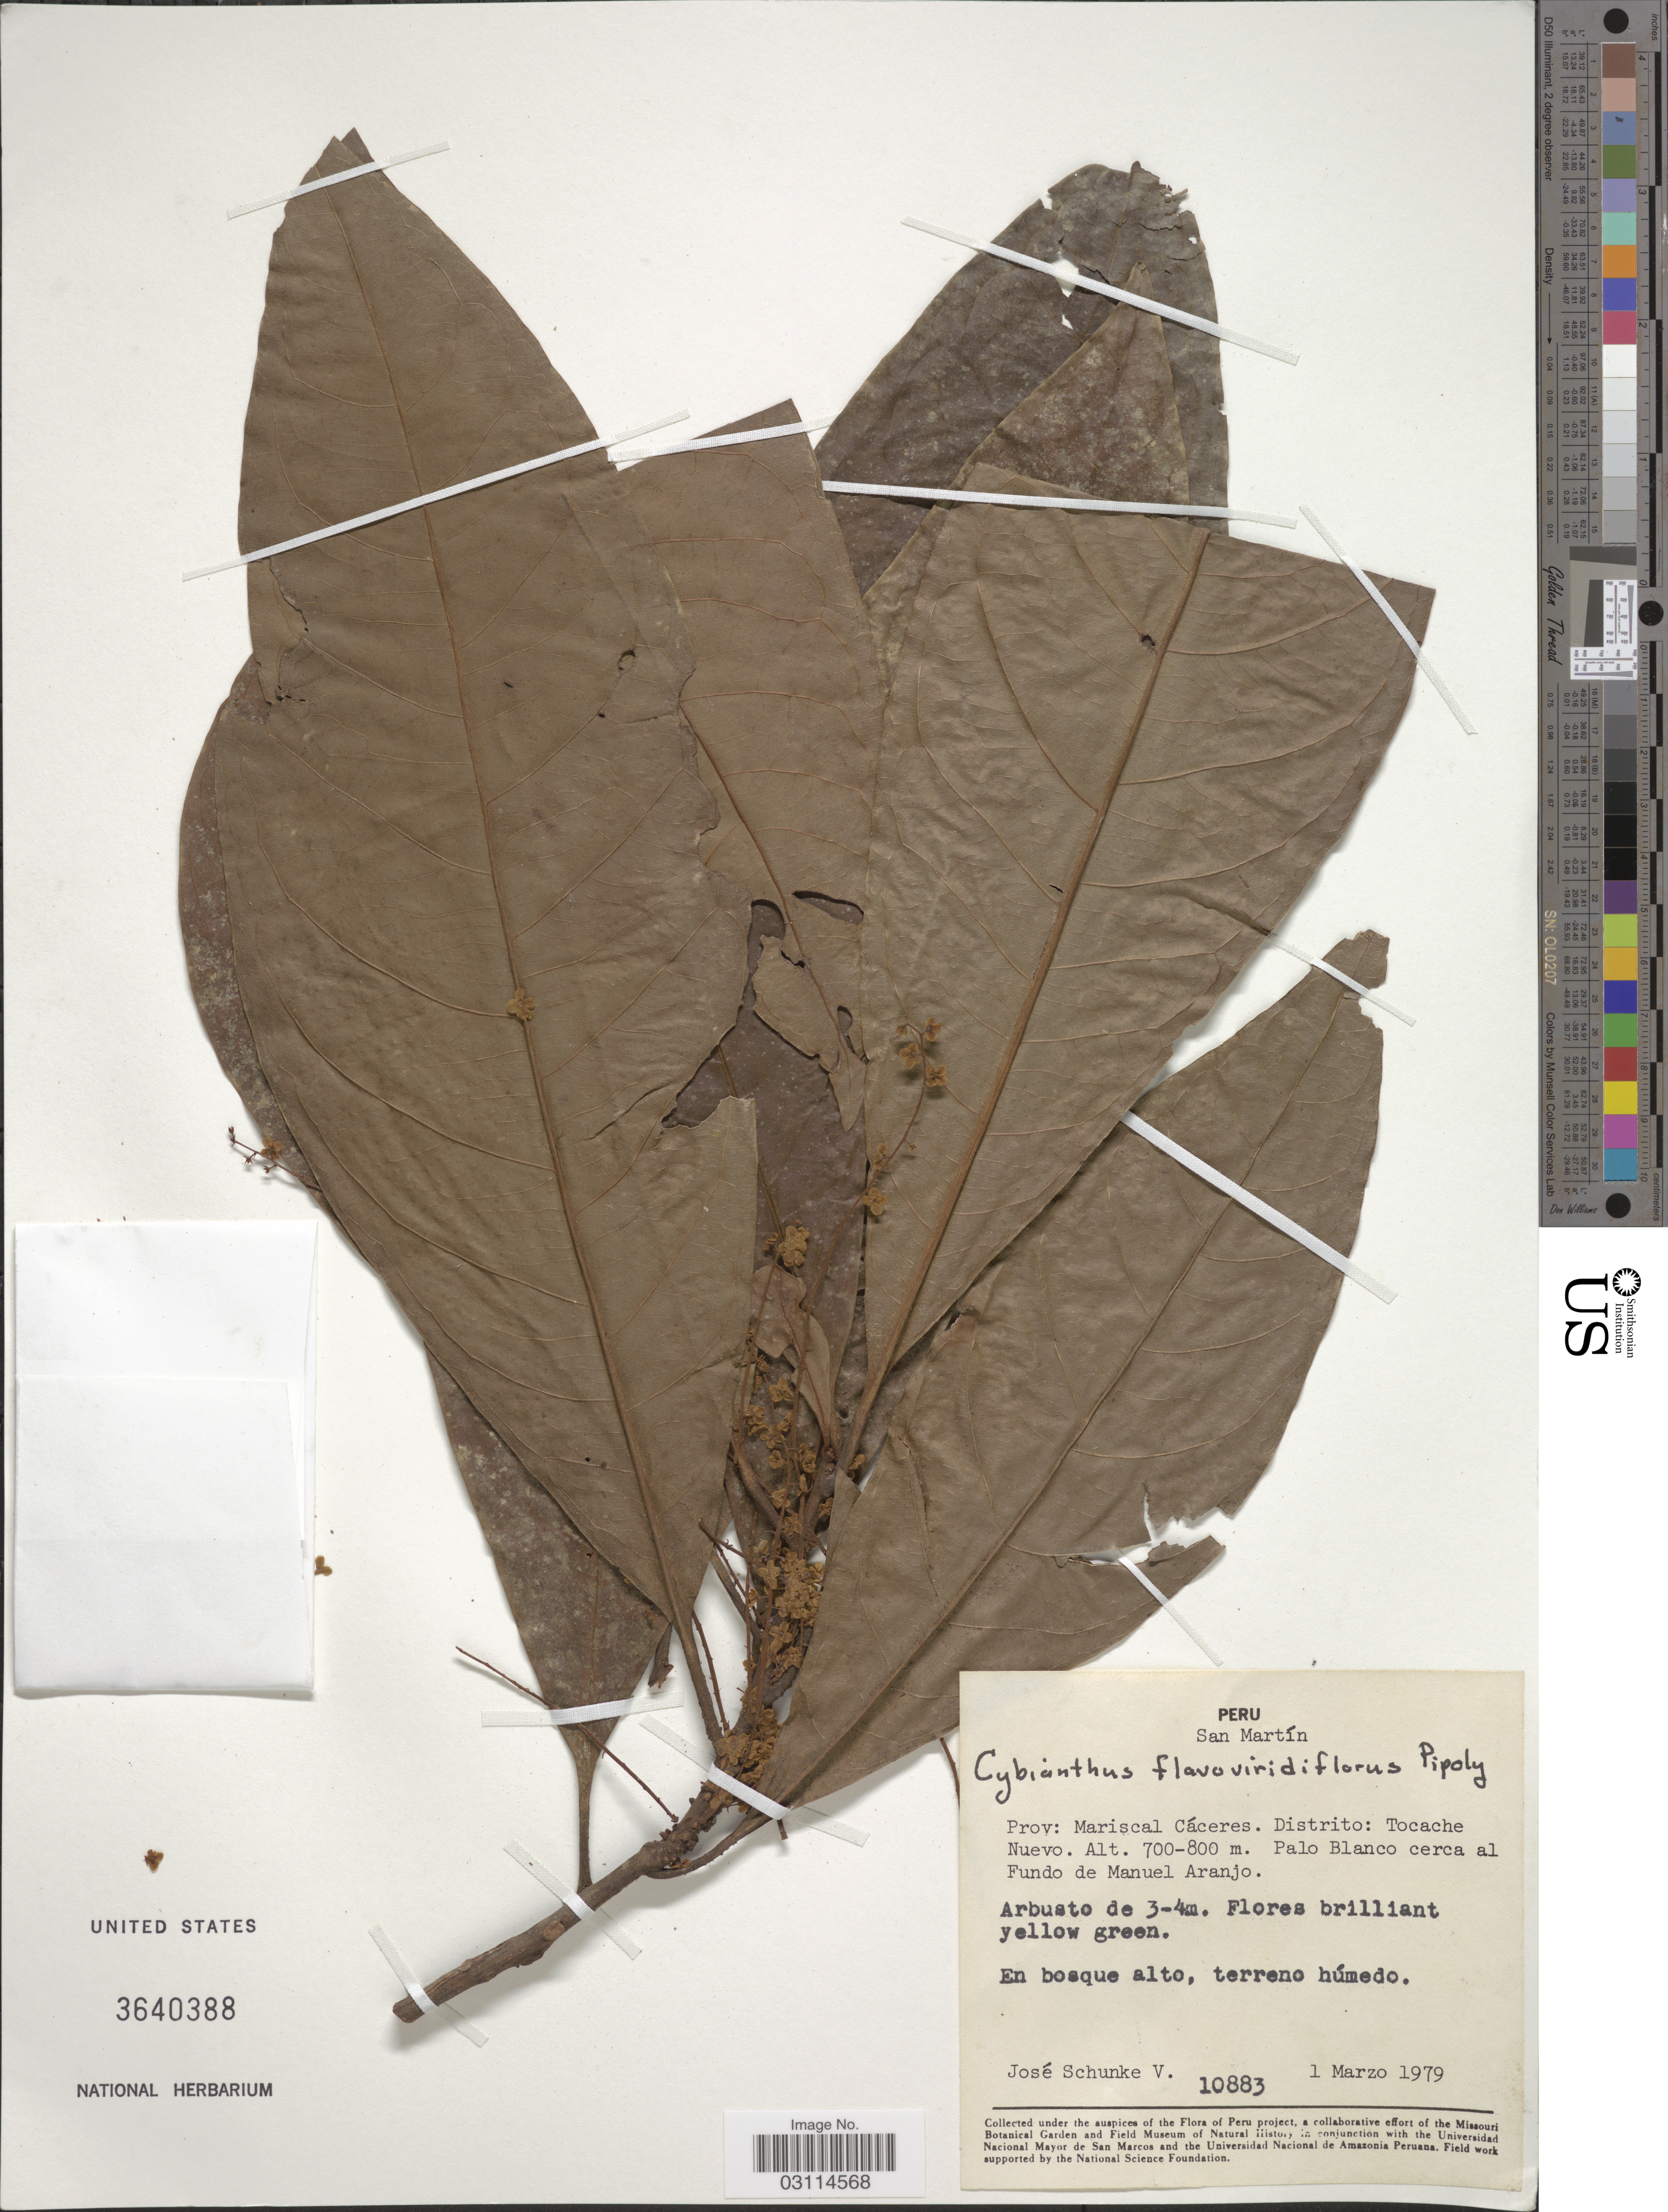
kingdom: Plantae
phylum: Tracheophyta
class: Magnoliopsida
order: Ericales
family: Primulaceae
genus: Cybianthus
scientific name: Cybianthus flavoviridiflorus Pipoly sp. nov. ined.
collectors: J. Schunke Vigo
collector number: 10883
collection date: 1979-03-01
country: Peru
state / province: San Martín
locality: Prov: Mariscal Cáceres. Distrito: Tocache Nuevo. Palo Blanco cerca al Fundo de Manuel Aranjo.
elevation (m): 700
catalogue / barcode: US 3640388